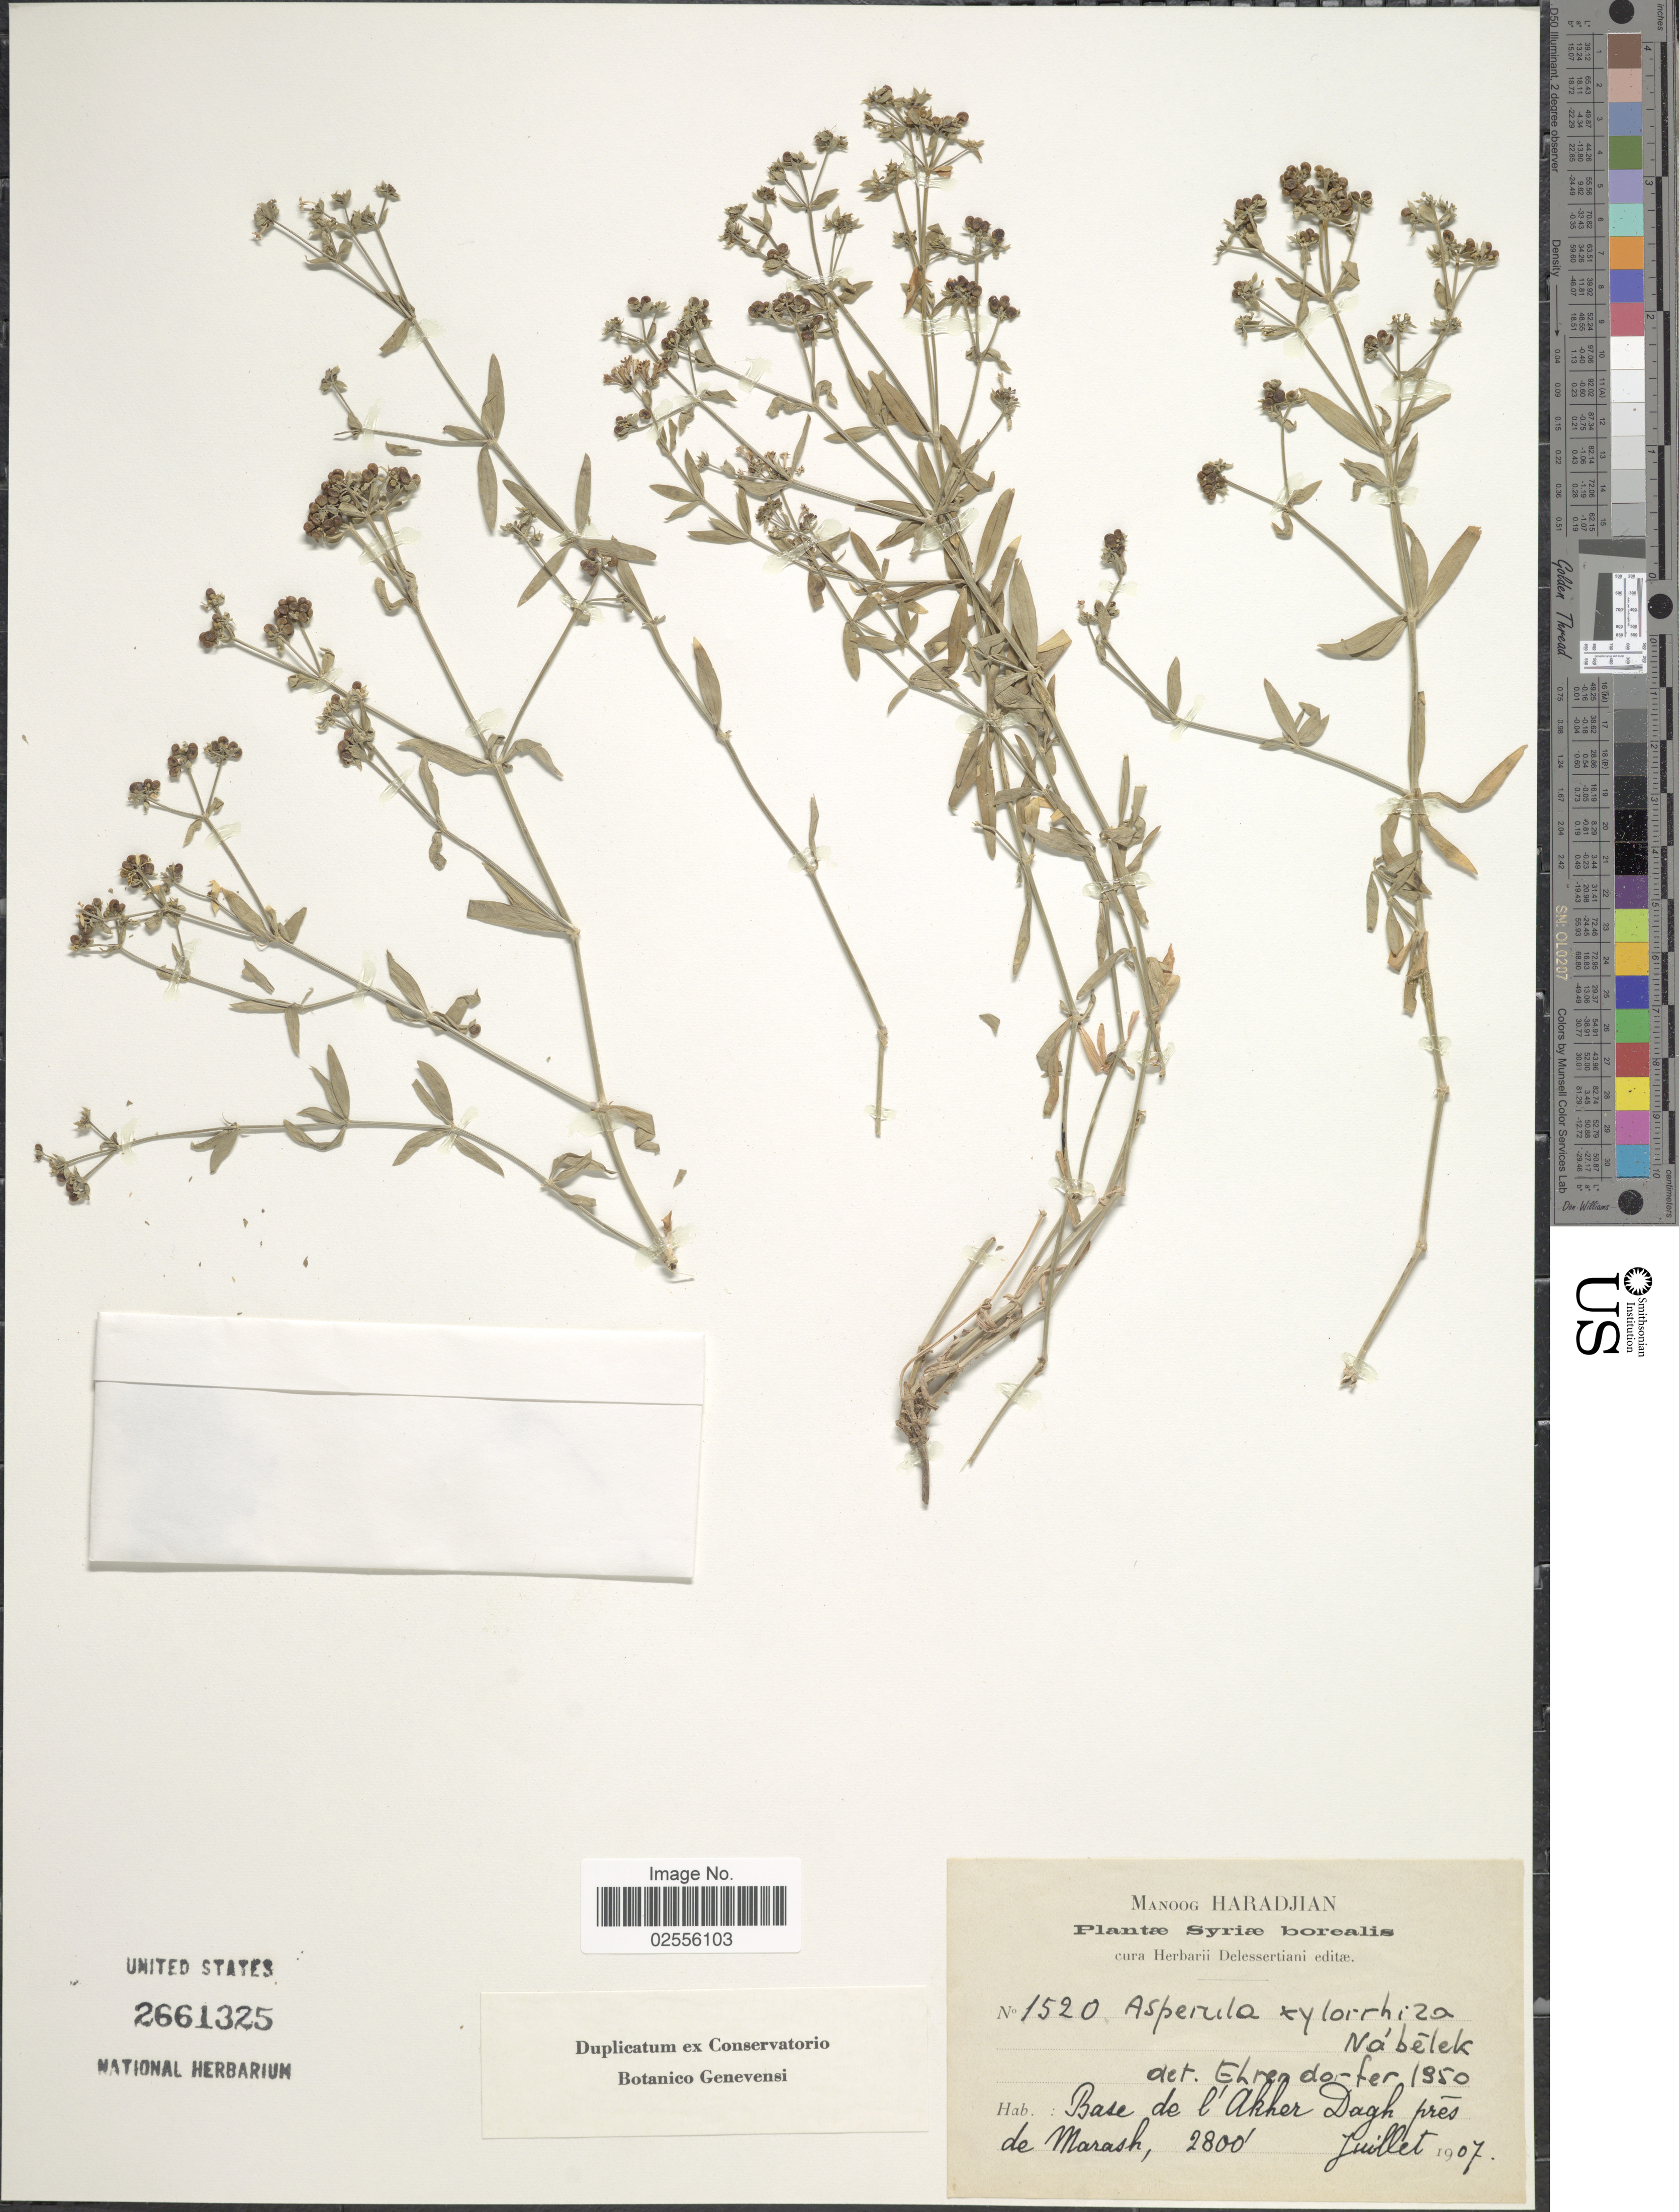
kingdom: Plantae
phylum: Tracheophyta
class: Magnoliopsida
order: Gentianales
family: Rubiaceae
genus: Asperula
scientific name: Asperula xylorrhiza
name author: Nabelek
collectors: M. Haradjian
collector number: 1520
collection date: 1907-07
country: Syria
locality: Syriae borealis, Base de l'Akher Dagh pres de Marash.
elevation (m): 853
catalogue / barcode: US 2661325